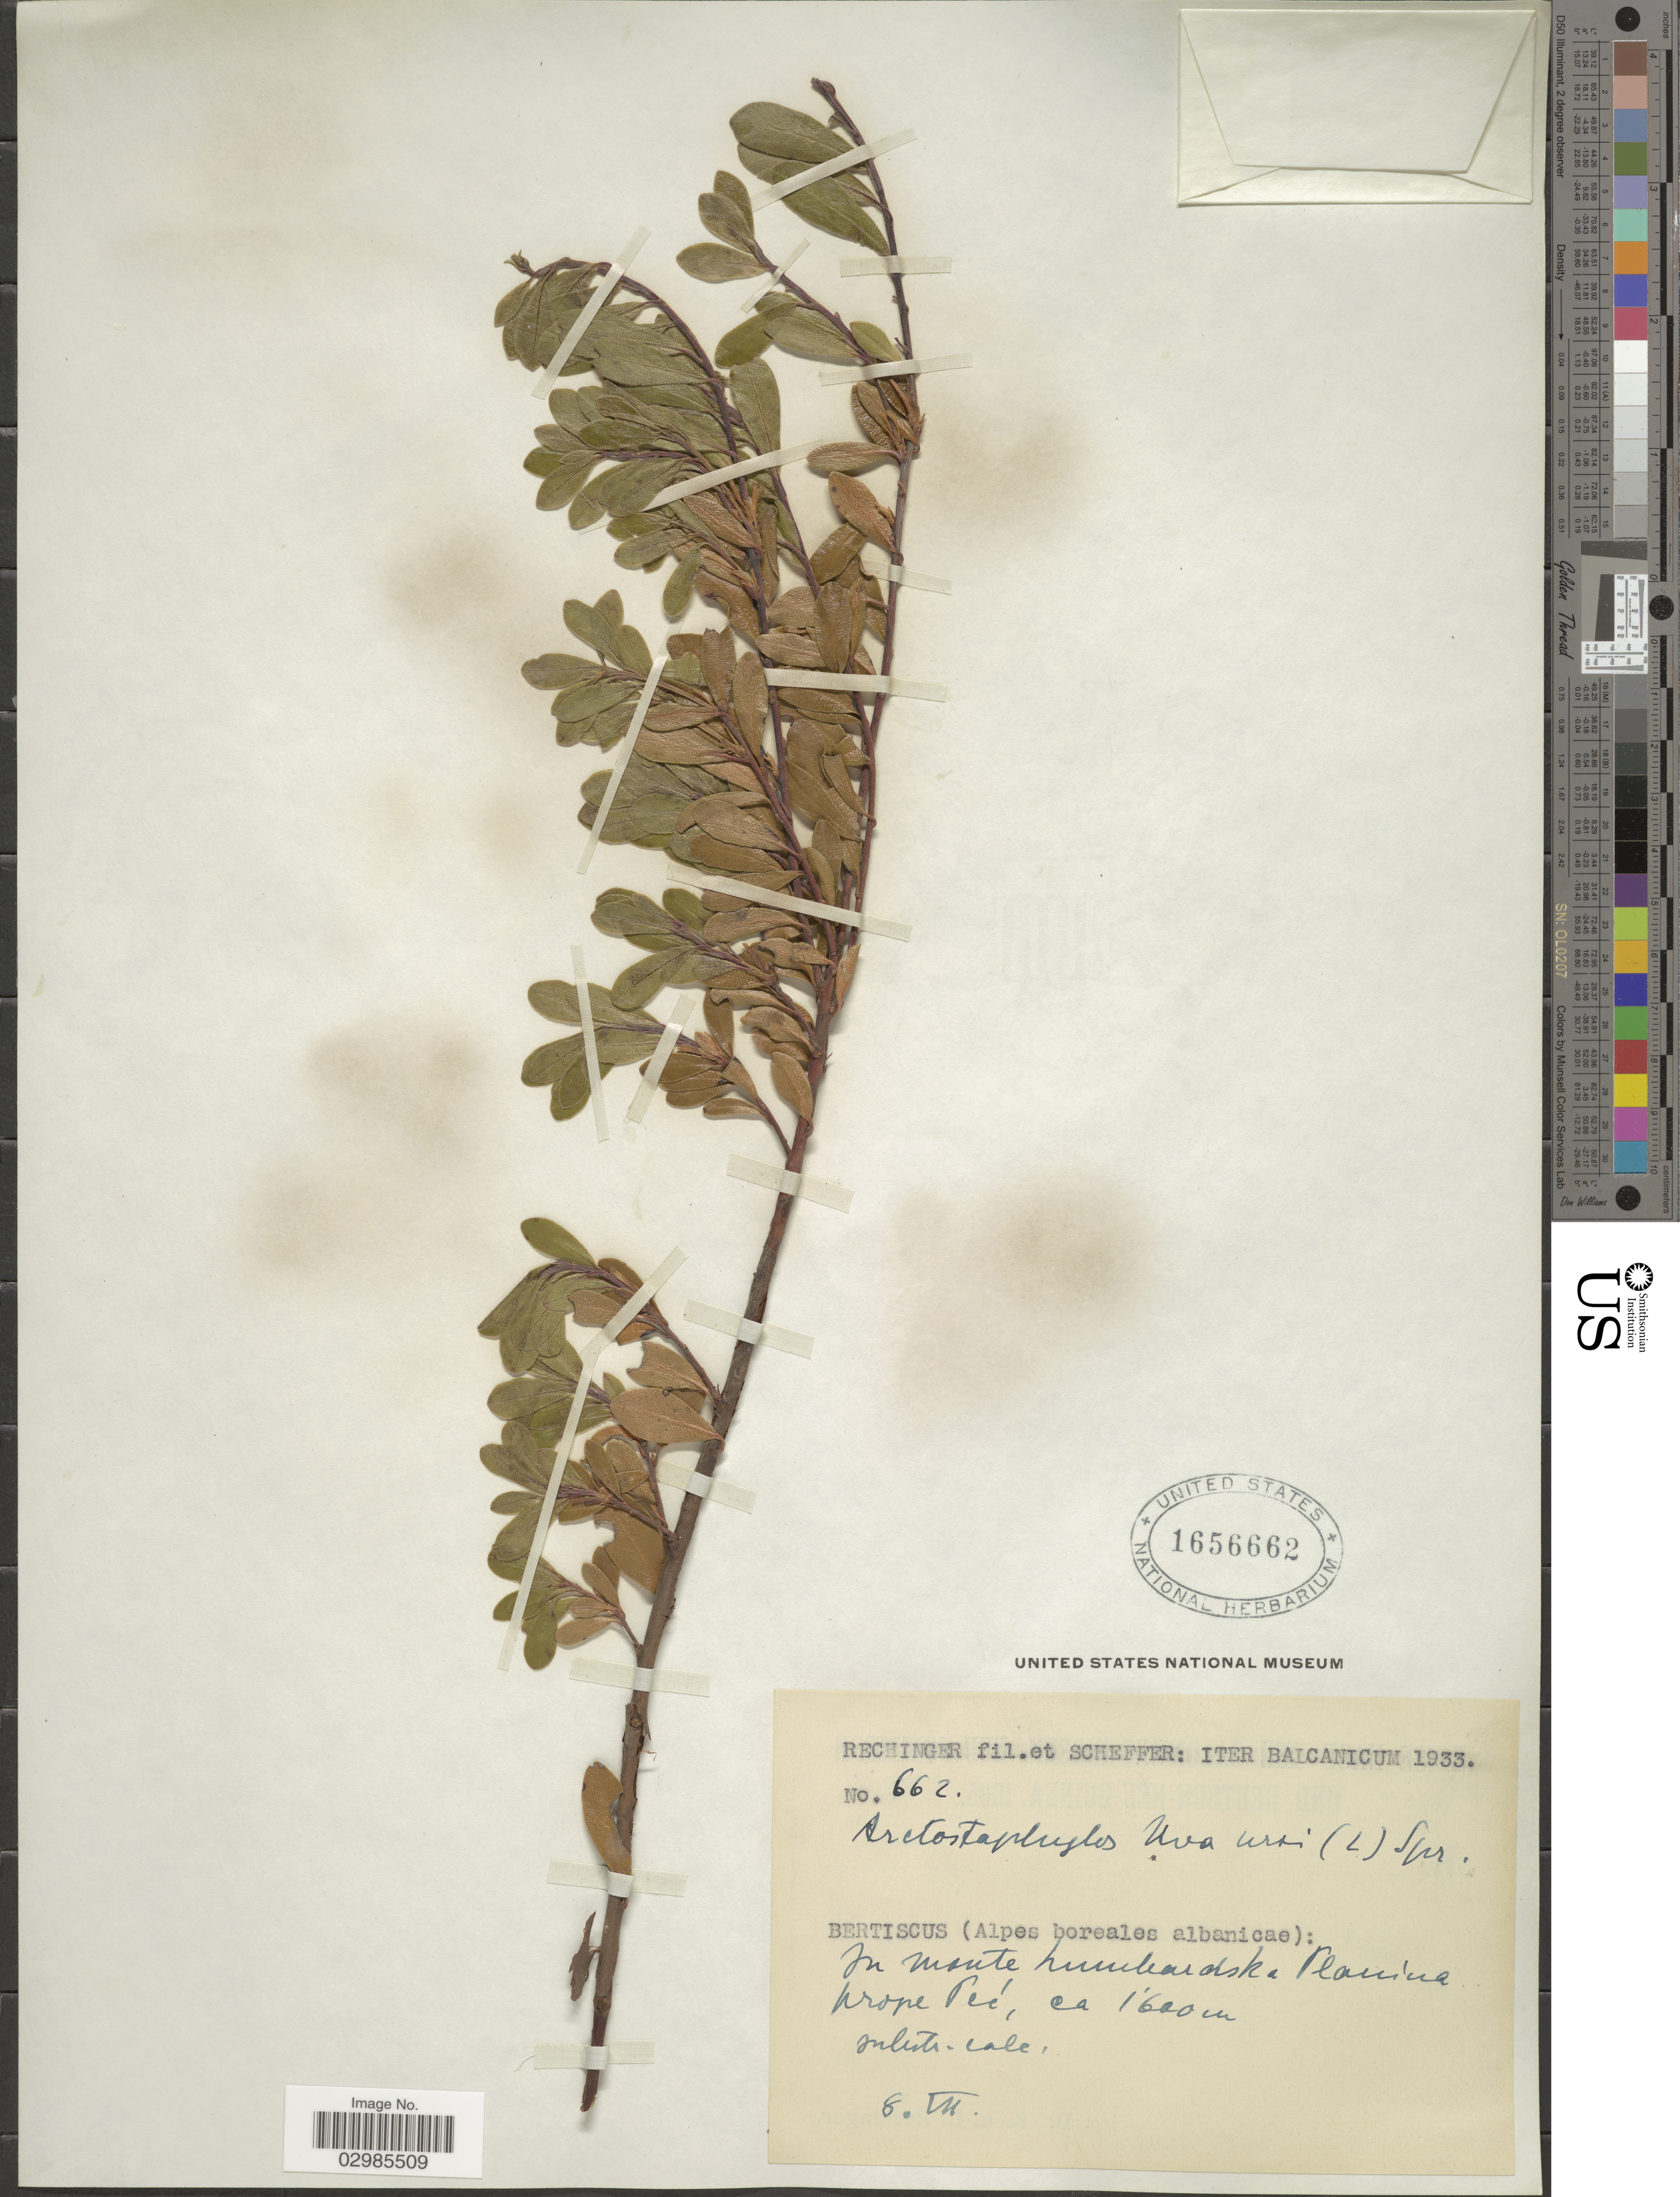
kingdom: Plantae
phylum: Tracheophyta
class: Magnoliopsida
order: Ericales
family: Ericaceae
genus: Arctostaphylos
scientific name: Arctostaphylos uva-ursi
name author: (L.) Spreng.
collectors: -- Rechinger & Scheffer, --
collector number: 662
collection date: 1933-07-08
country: Albania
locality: Iter Balcanicum, Bertiscus (Alpes boreales albanicae): In monte Lumbardsk [interpreted] Planine [interpreted], prope Pec.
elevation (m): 1600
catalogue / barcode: US 1656662